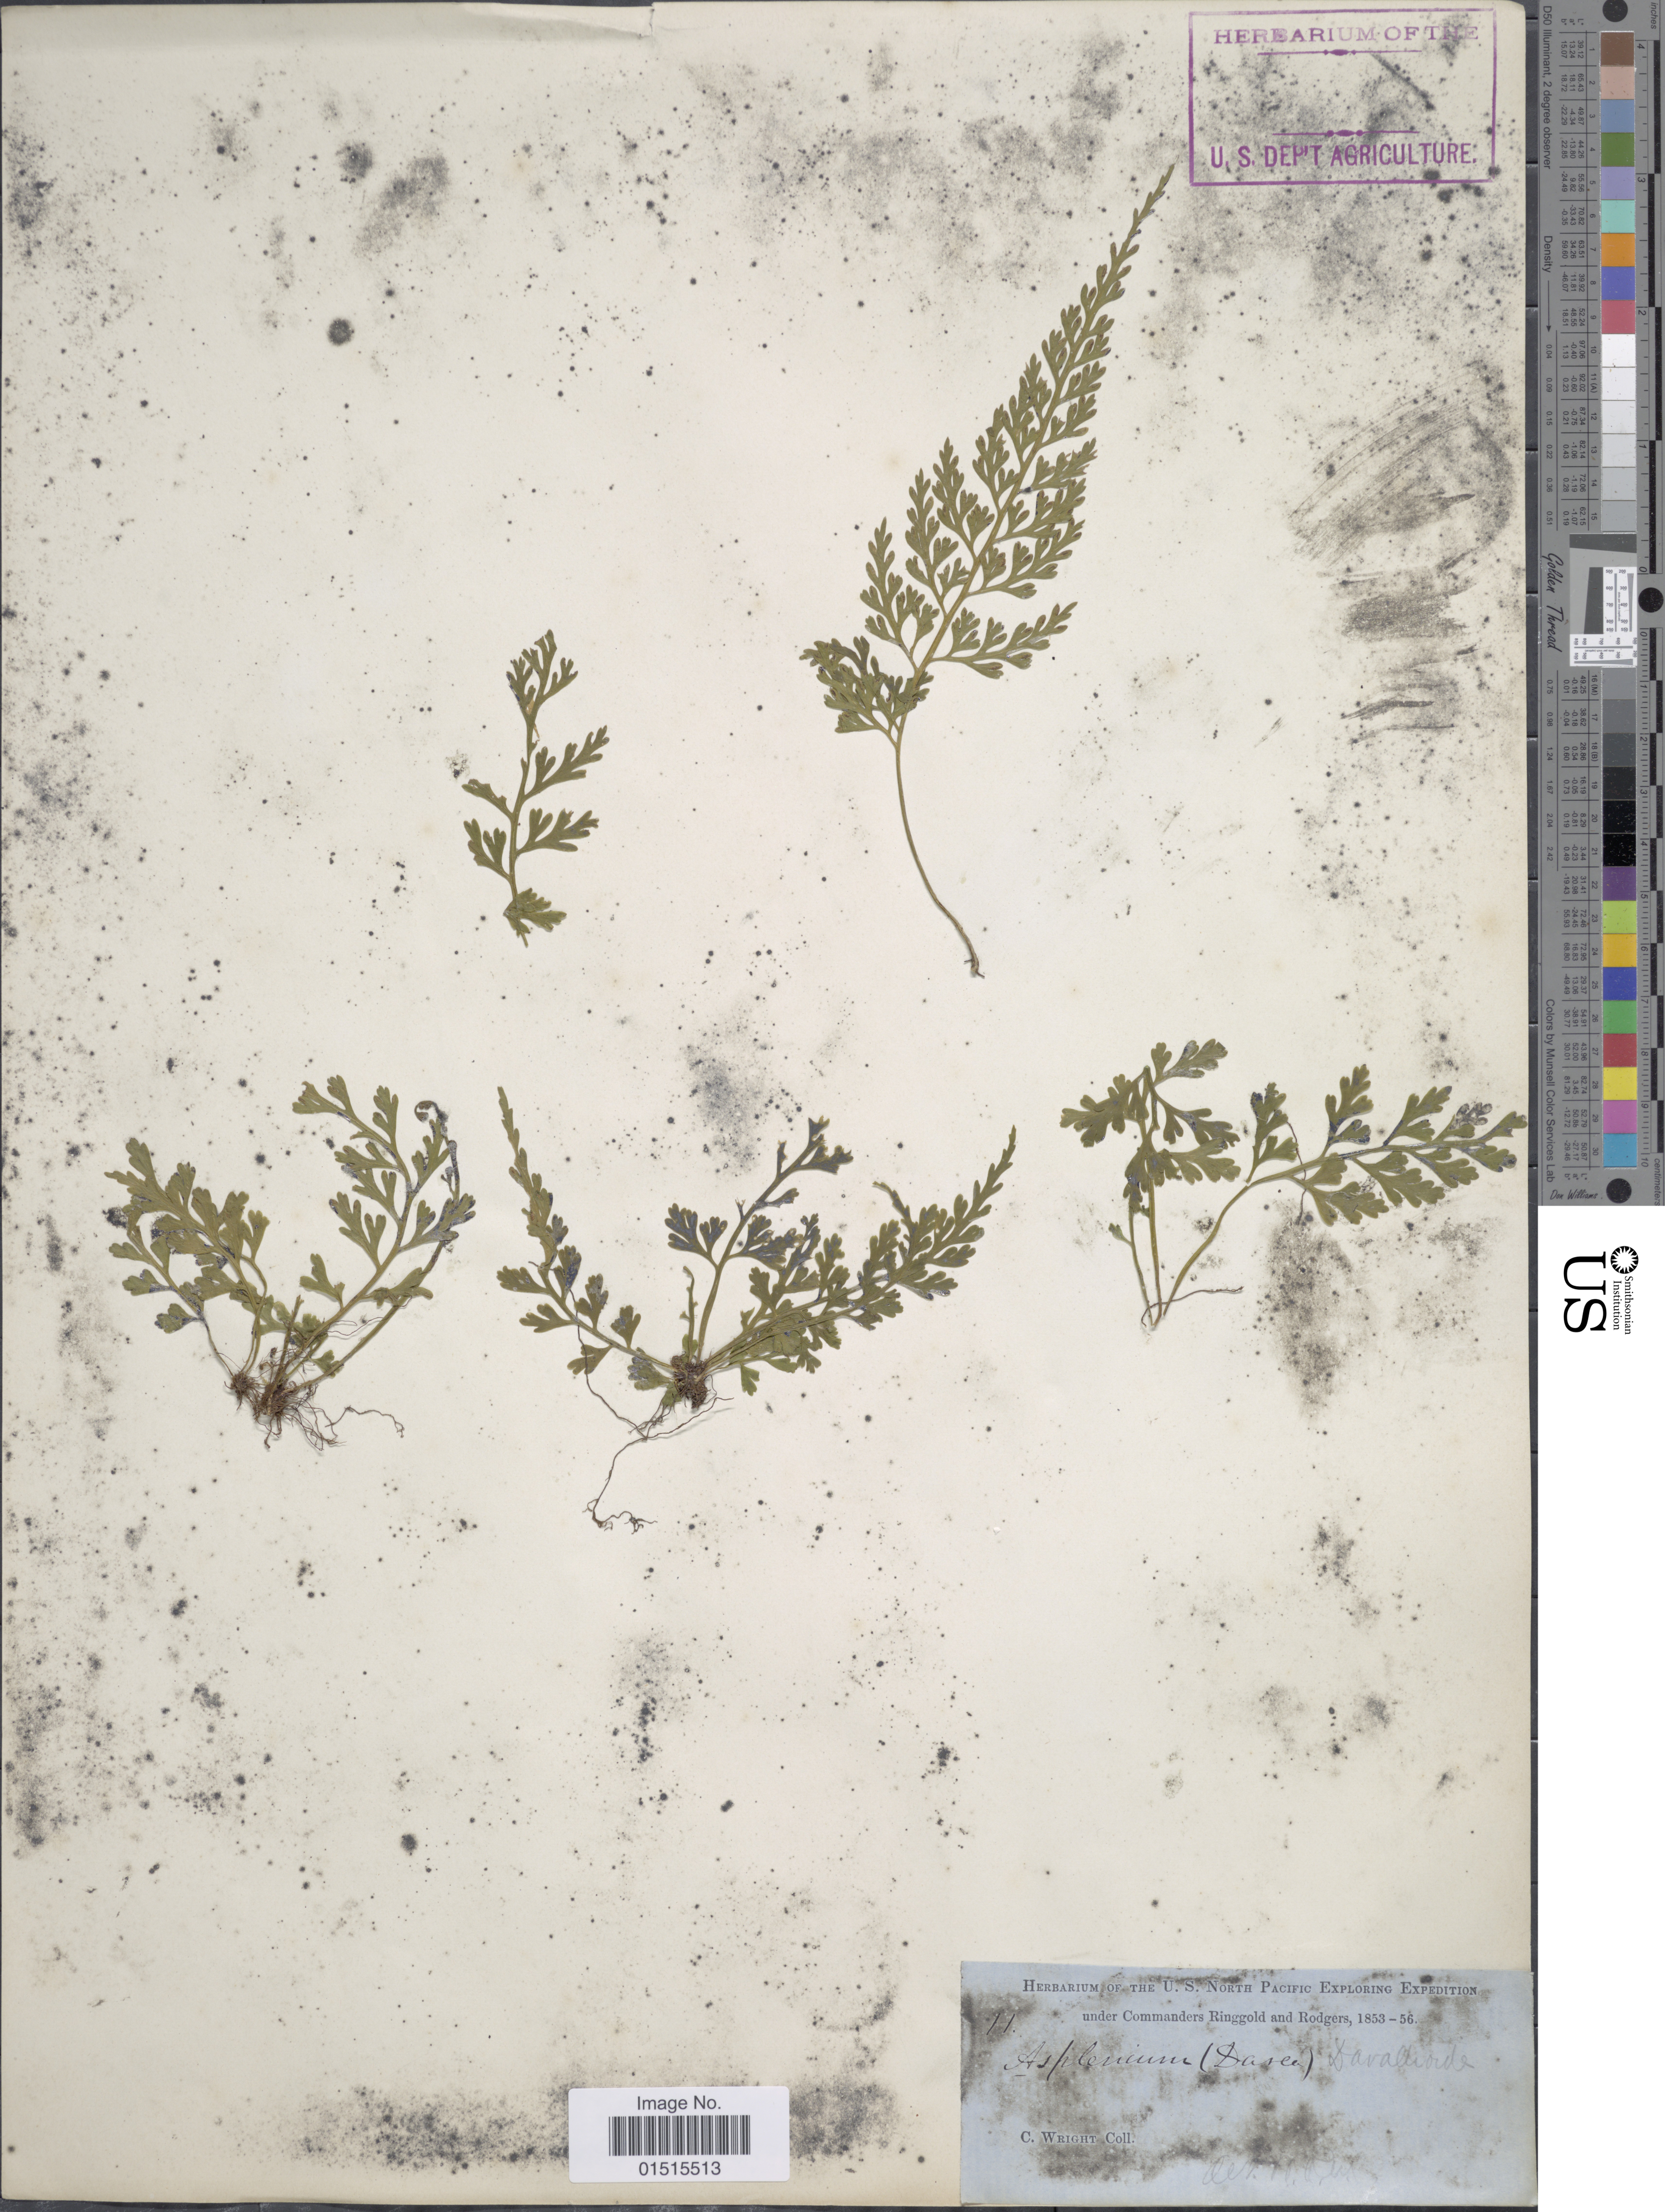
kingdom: Plantae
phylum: Tracheophyta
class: Polypodiopsida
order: Polypodiales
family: Aspleniaceae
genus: Asplenium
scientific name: Asplenium ritoense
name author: Hayata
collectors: C. Wright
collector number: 11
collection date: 1853/1856